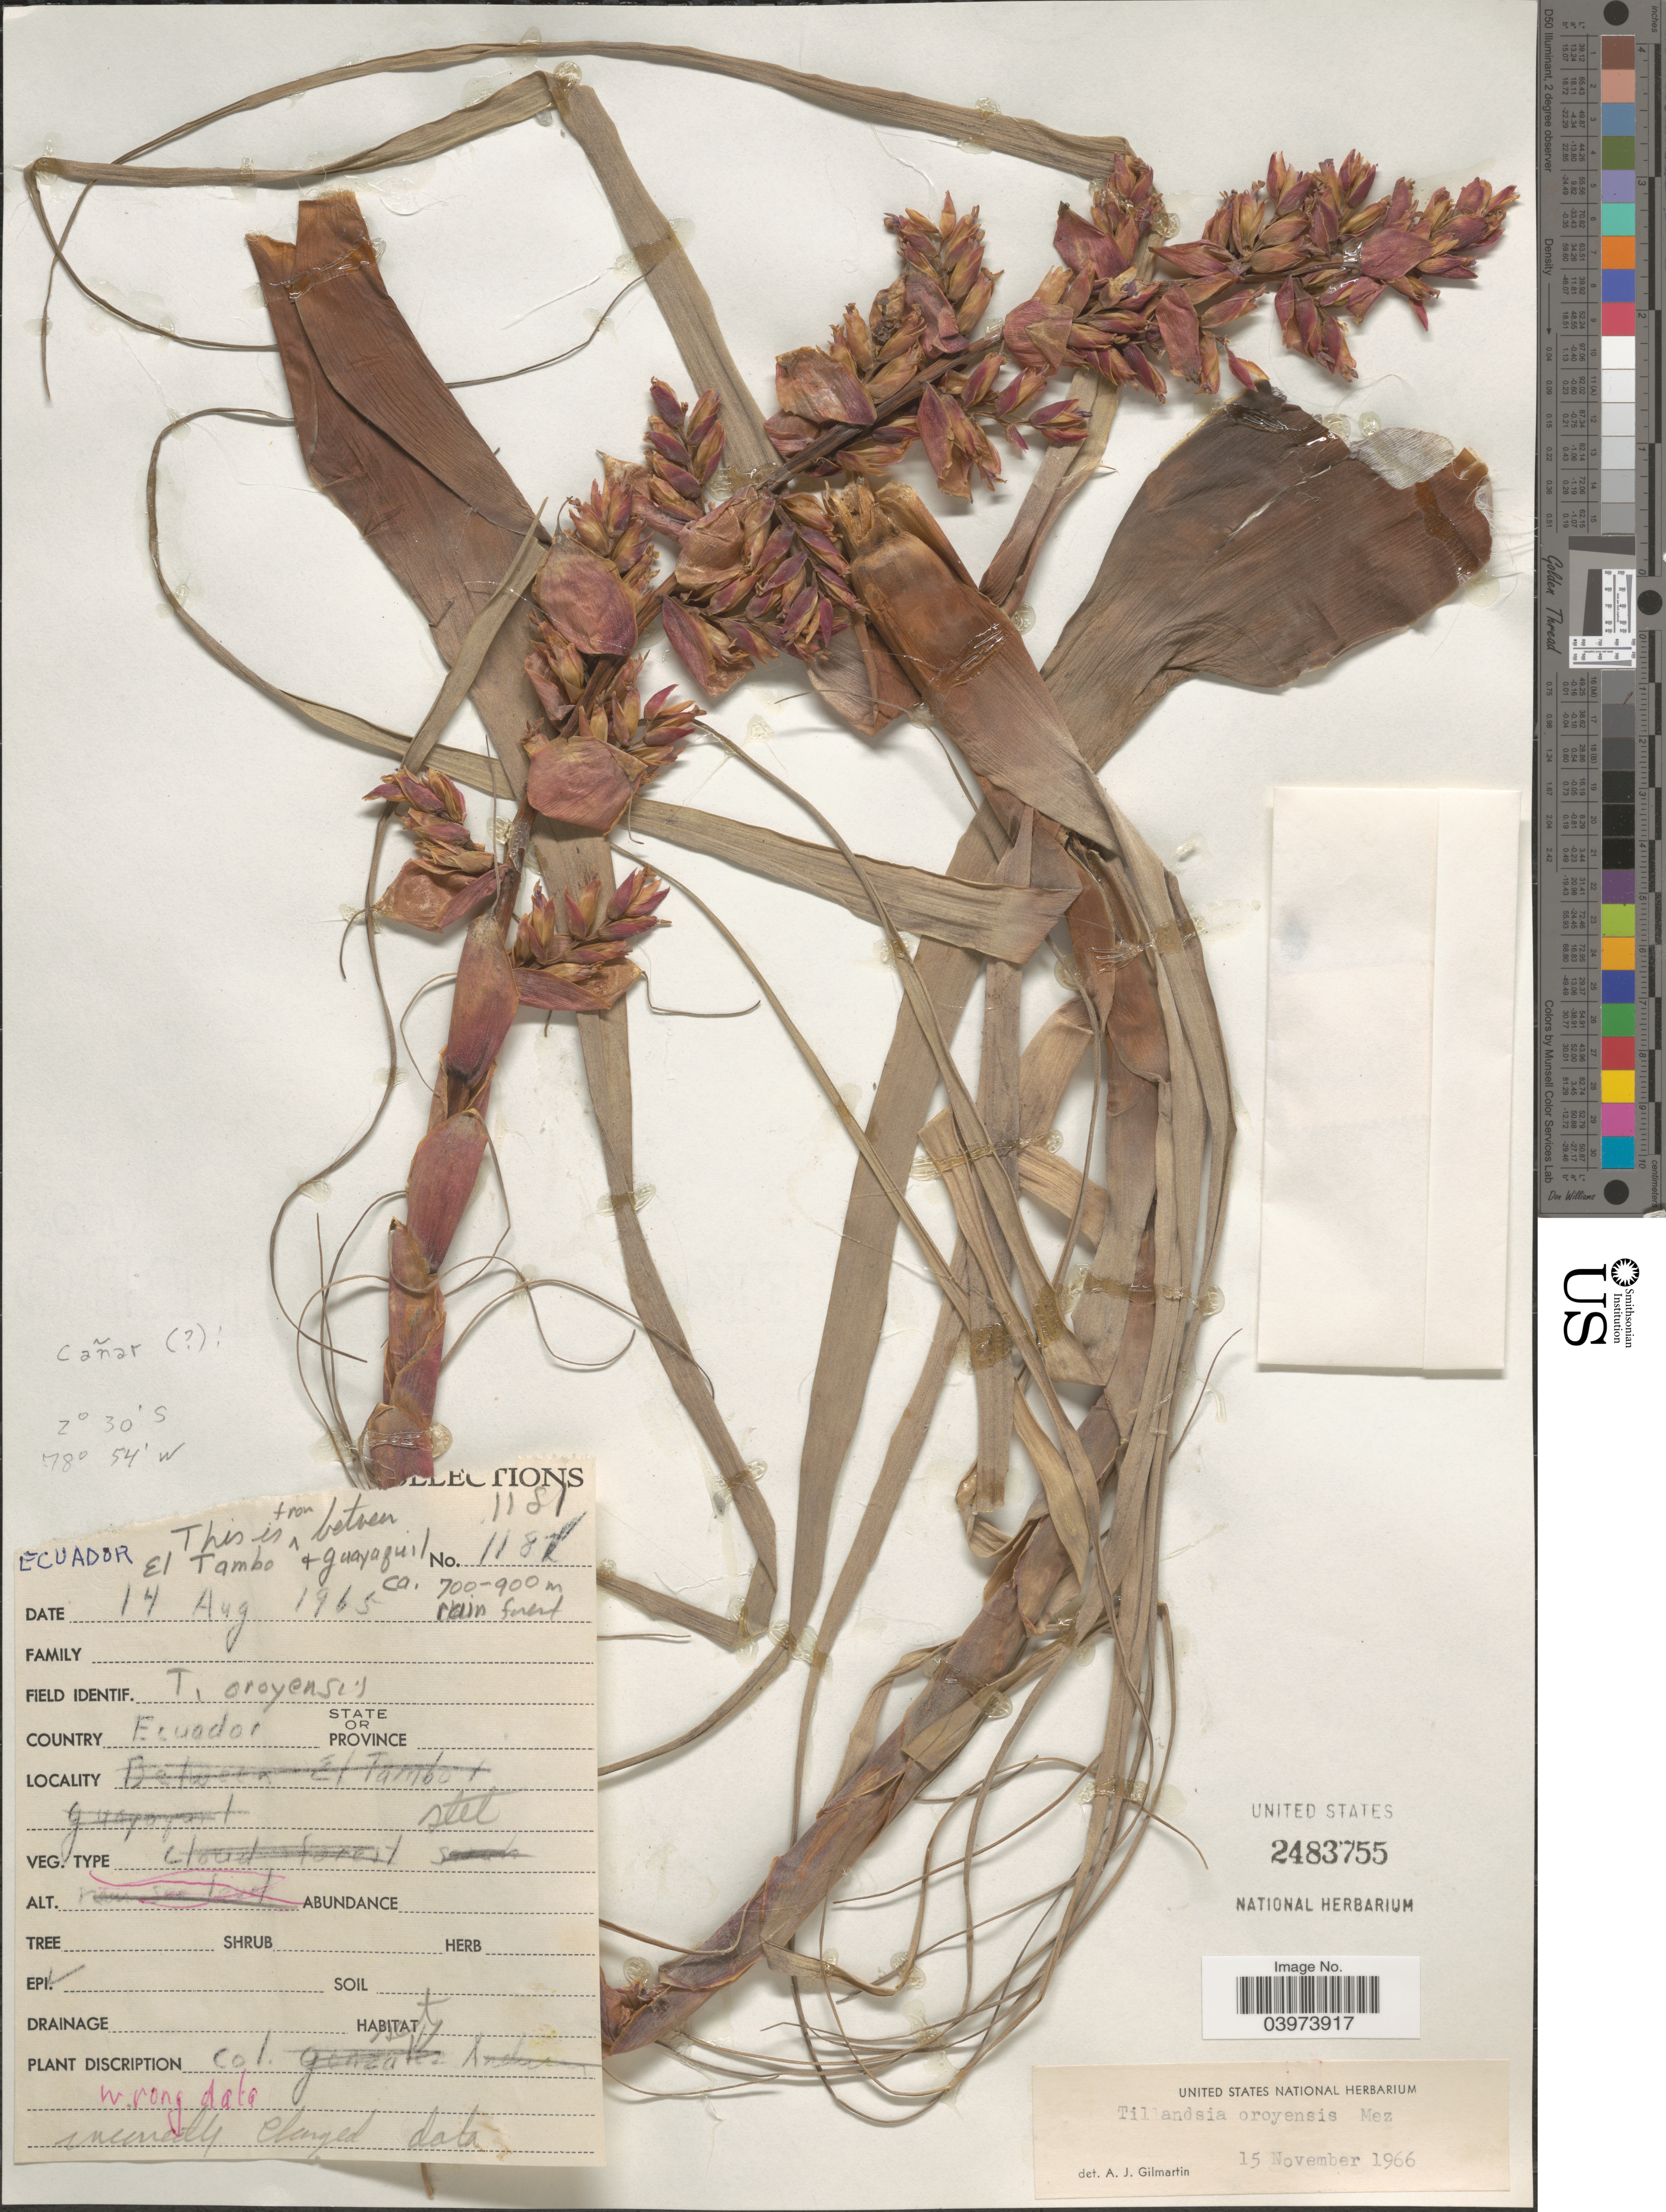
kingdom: Plantae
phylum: Tracheophyta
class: Liliopsida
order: Poales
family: Bromeliaceae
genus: Tillandsia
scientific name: Tillandsia oroyensis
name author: Mez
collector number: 1181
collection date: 1965-08-14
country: Ecuador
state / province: Cañar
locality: This is from between El Tambo + Guayaquil [unsure placement]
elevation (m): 700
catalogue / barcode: US 2483755